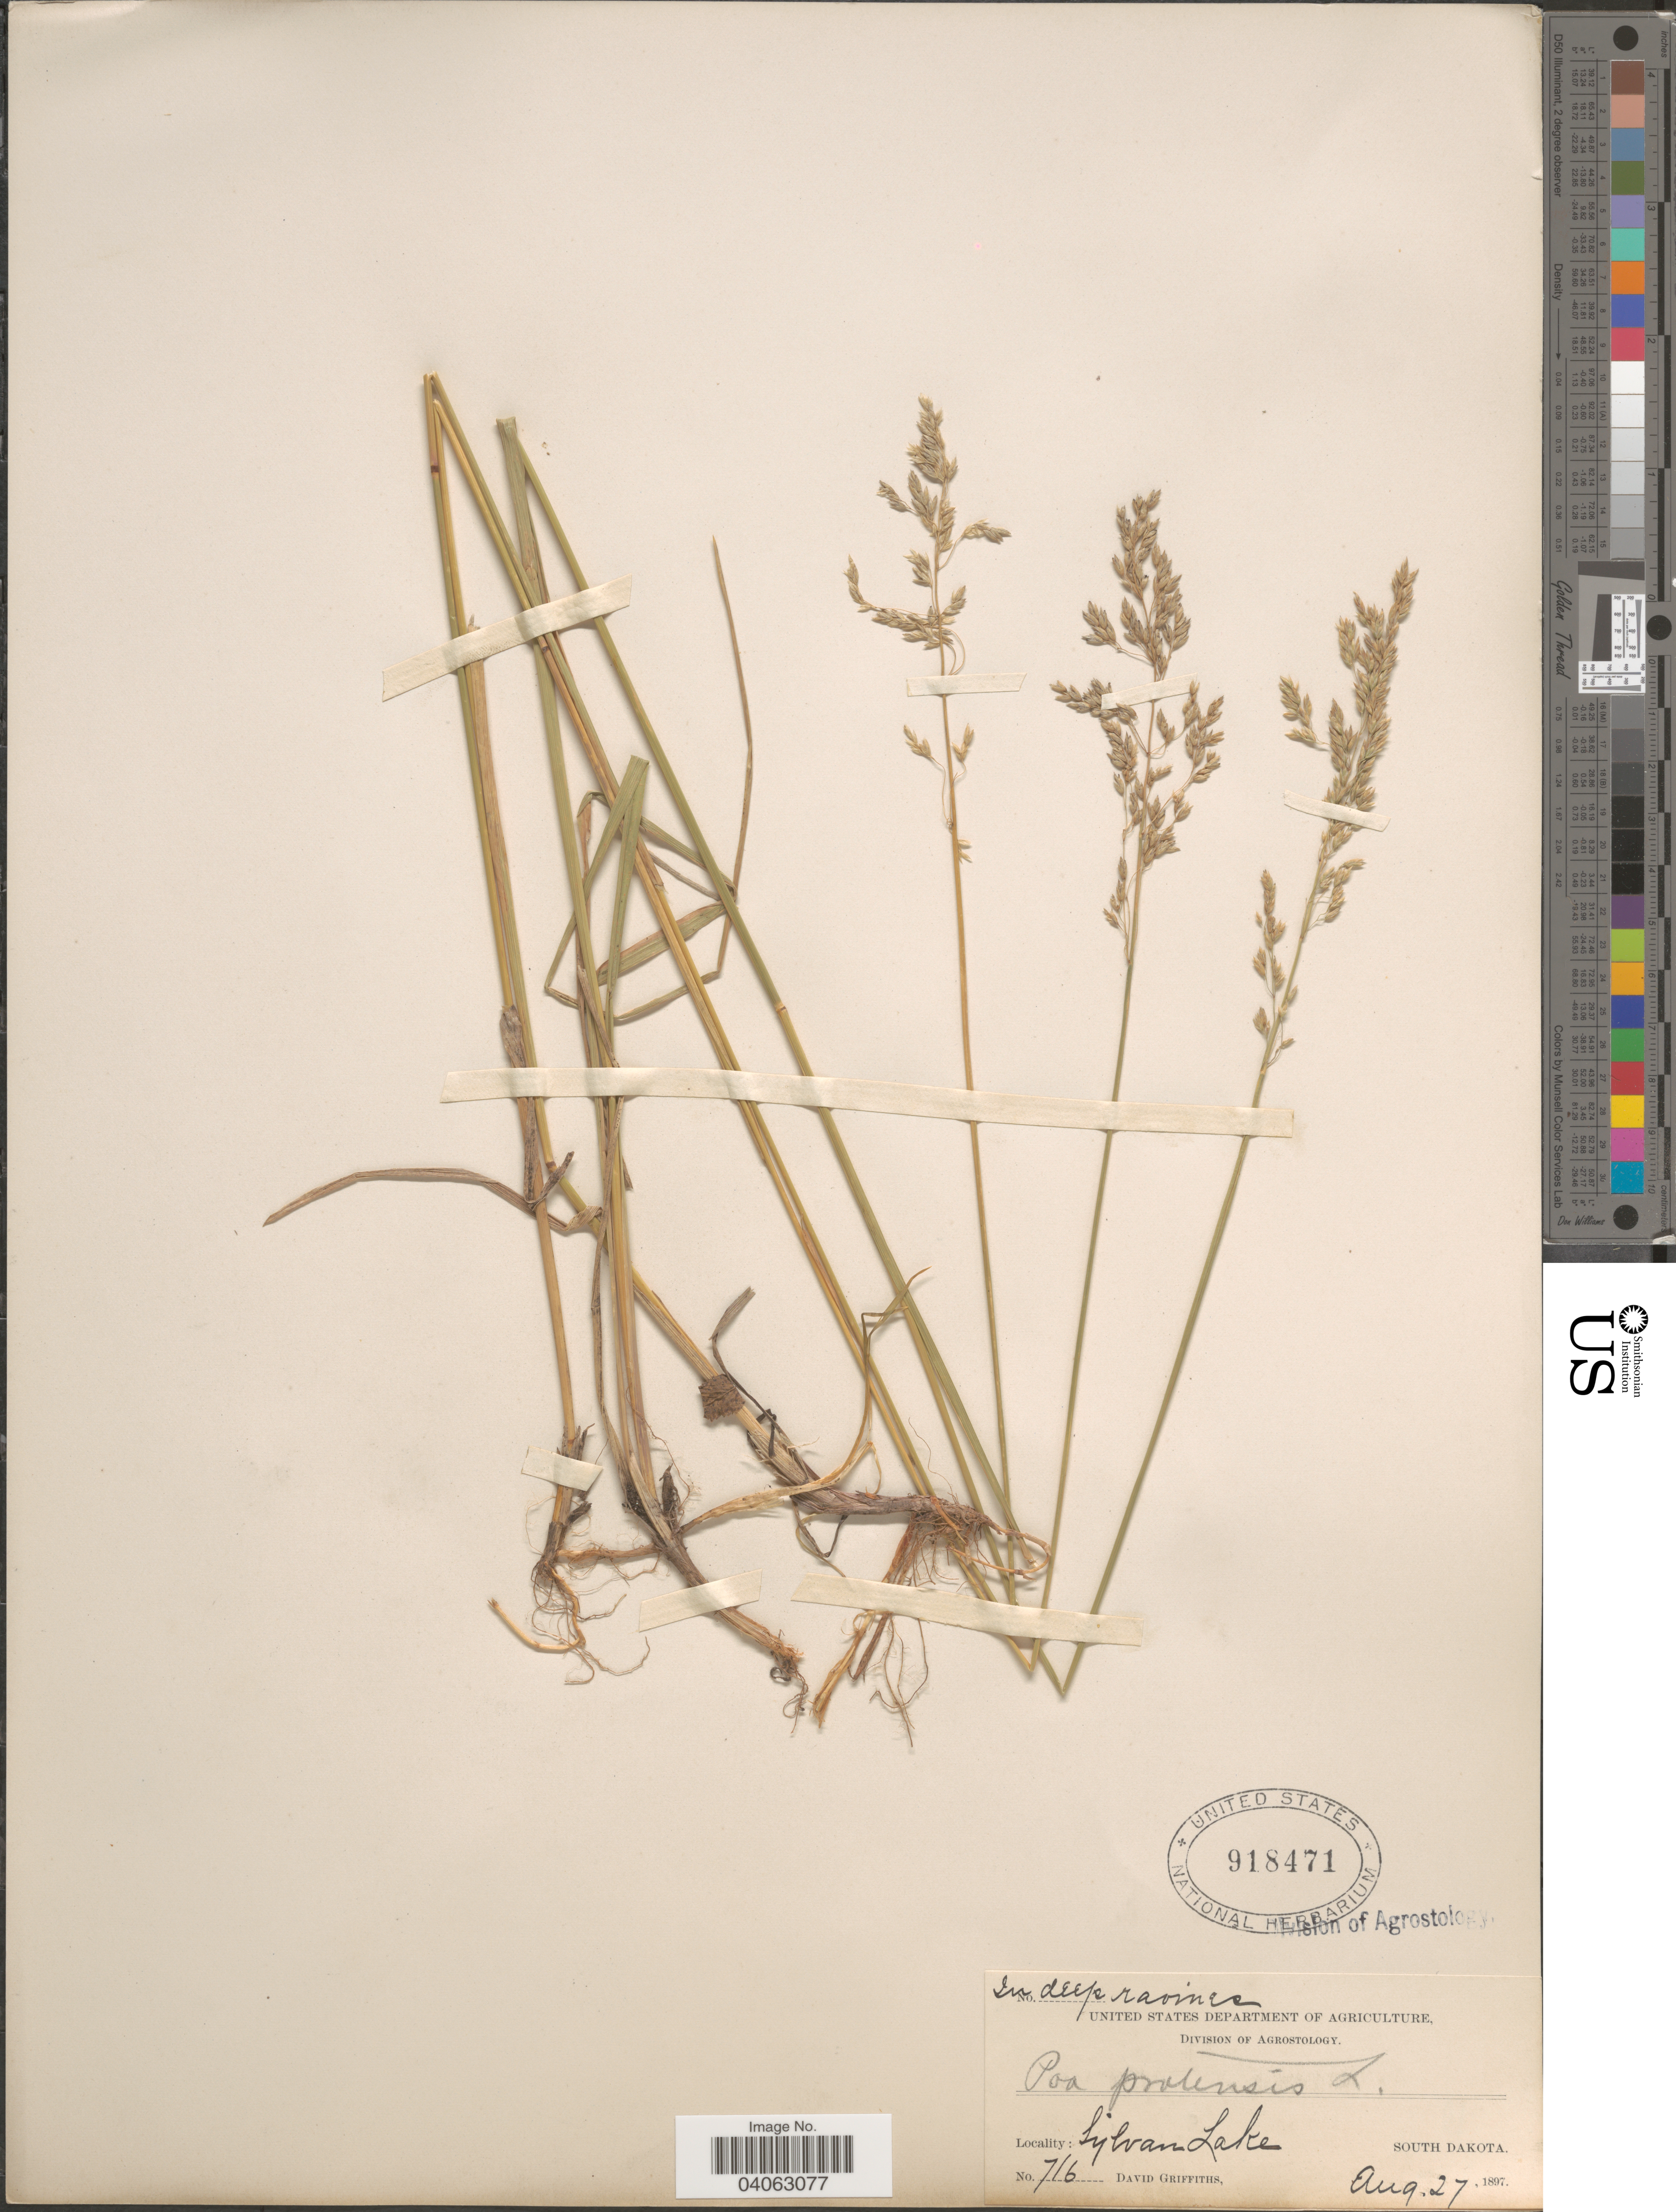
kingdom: Plantae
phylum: Tracheophyta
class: Liliopsida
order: Poales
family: Poaceae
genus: Poa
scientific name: Poa pratensis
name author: L.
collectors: D. Griffiths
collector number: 716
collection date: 1897-08-27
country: United States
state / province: South Dakota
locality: Sylvan Lake.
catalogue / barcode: US 918471